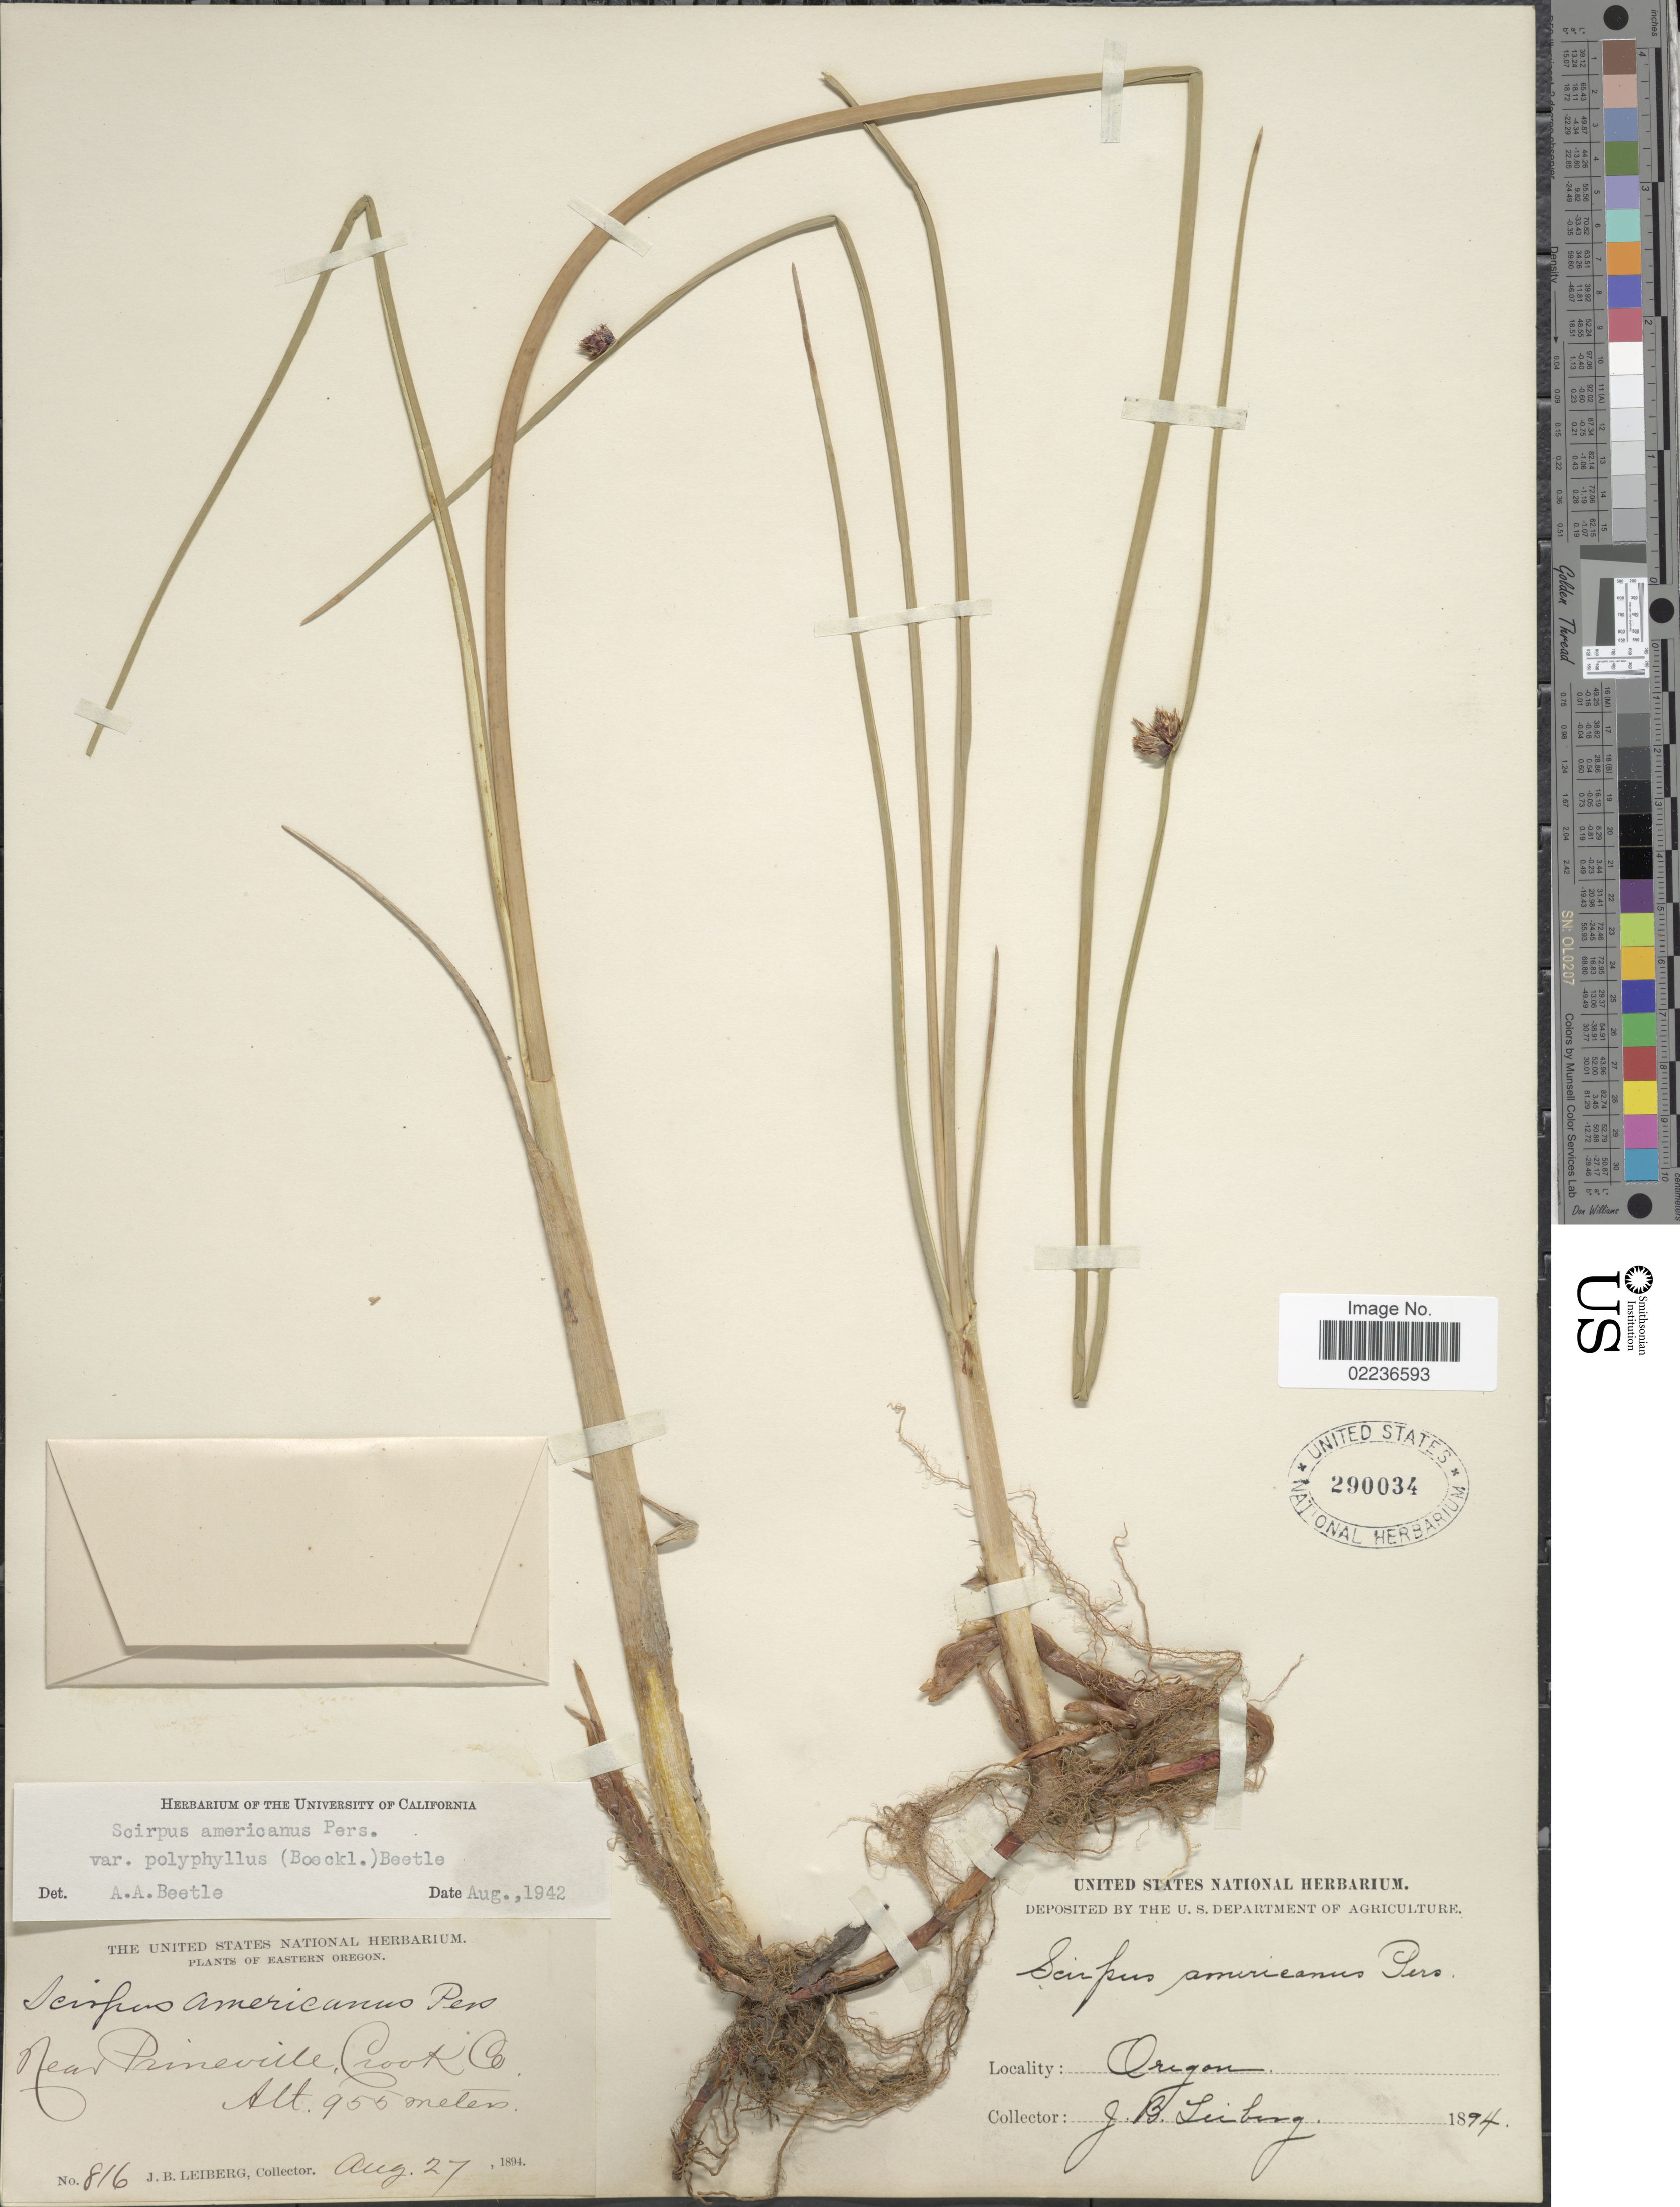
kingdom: Plantae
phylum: Tracheophyta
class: Liliopsida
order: Poales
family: Cyperaceae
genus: Schoenoplectus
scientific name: Schoenoplectus pungens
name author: (Vahl) Palla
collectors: J. B. Leiberg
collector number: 816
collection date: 1894-08-27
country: United States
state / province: Oregon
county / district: Crook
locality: Eastern Oregon, near Primeville, Crook Co.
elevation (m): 995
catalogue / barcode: US 290034